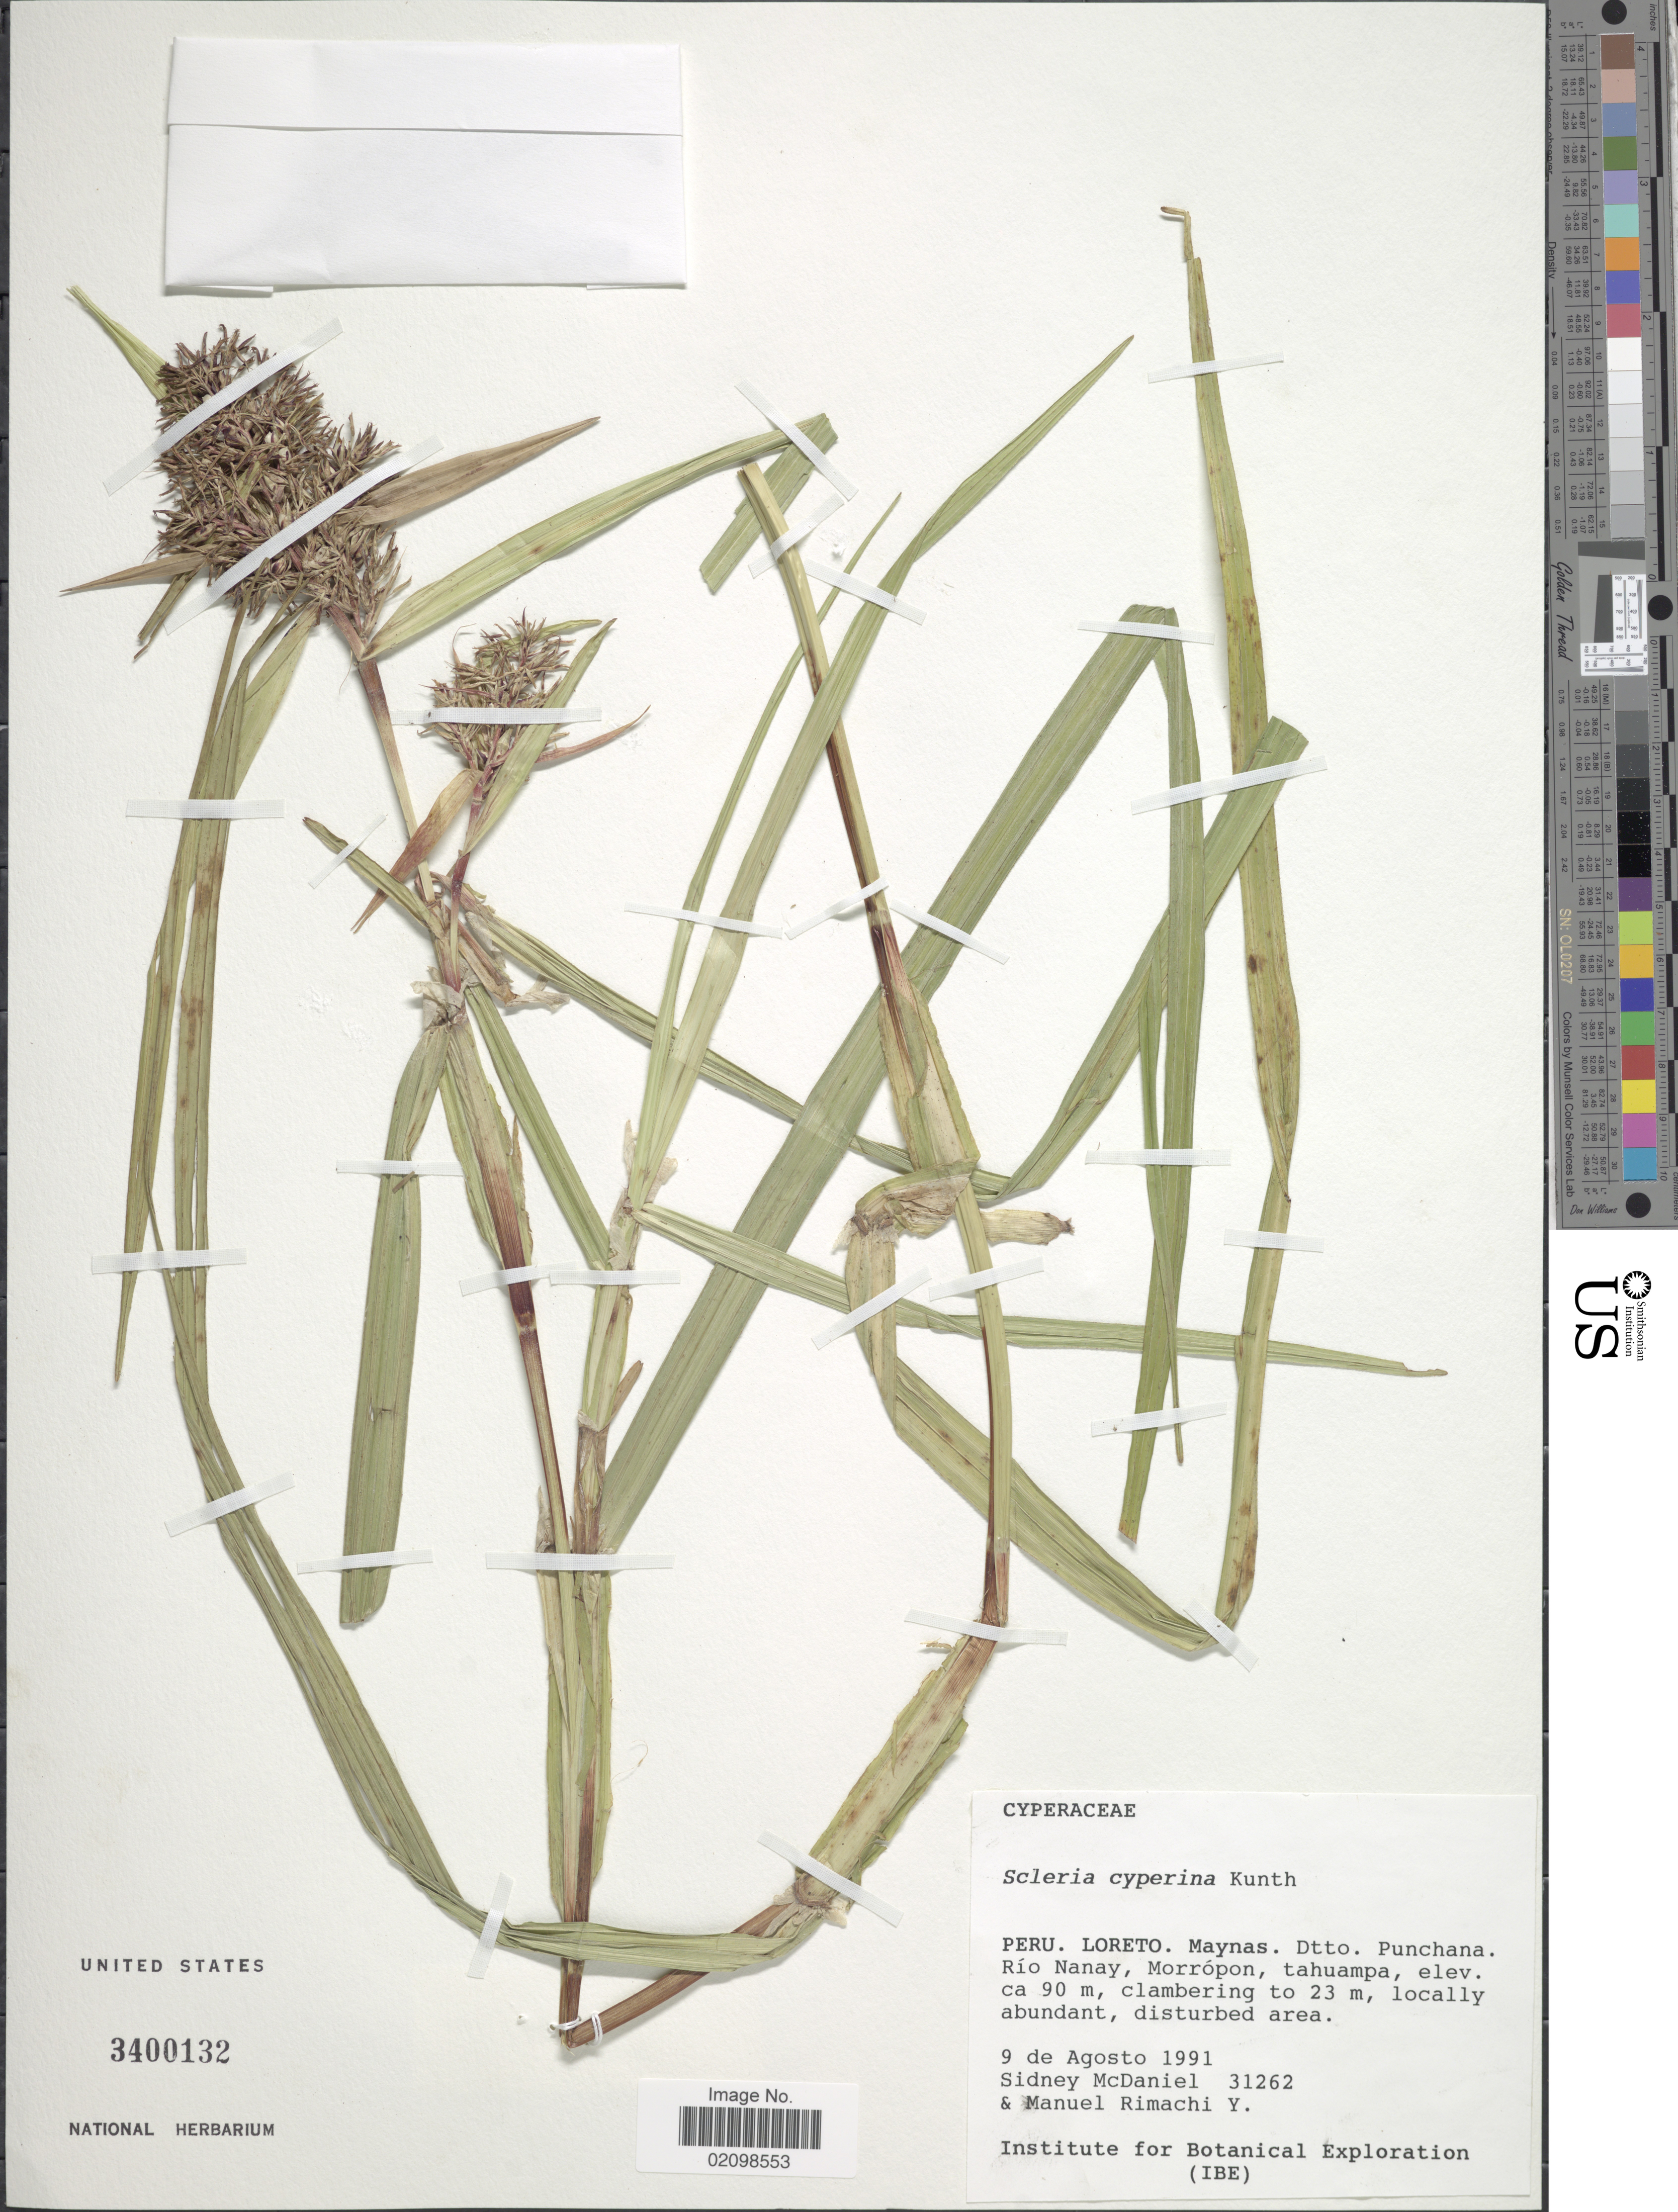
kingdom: Plantae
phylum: Tracheophyta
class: Liliopsida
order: Poales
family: Cyperaceae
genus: Scleria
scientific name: Scleria cyperina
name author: Willd. ex Kunth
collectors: S. McDaniel & M. Rimachi Y.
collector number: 31262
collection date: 1991-08-09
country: Peru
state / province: Loreto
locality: Peru. Loreto, Maynas. Dtto. Punchana. Rio Nanay, Morropon, tahuampa.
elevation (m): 90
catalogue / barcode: US 3400132